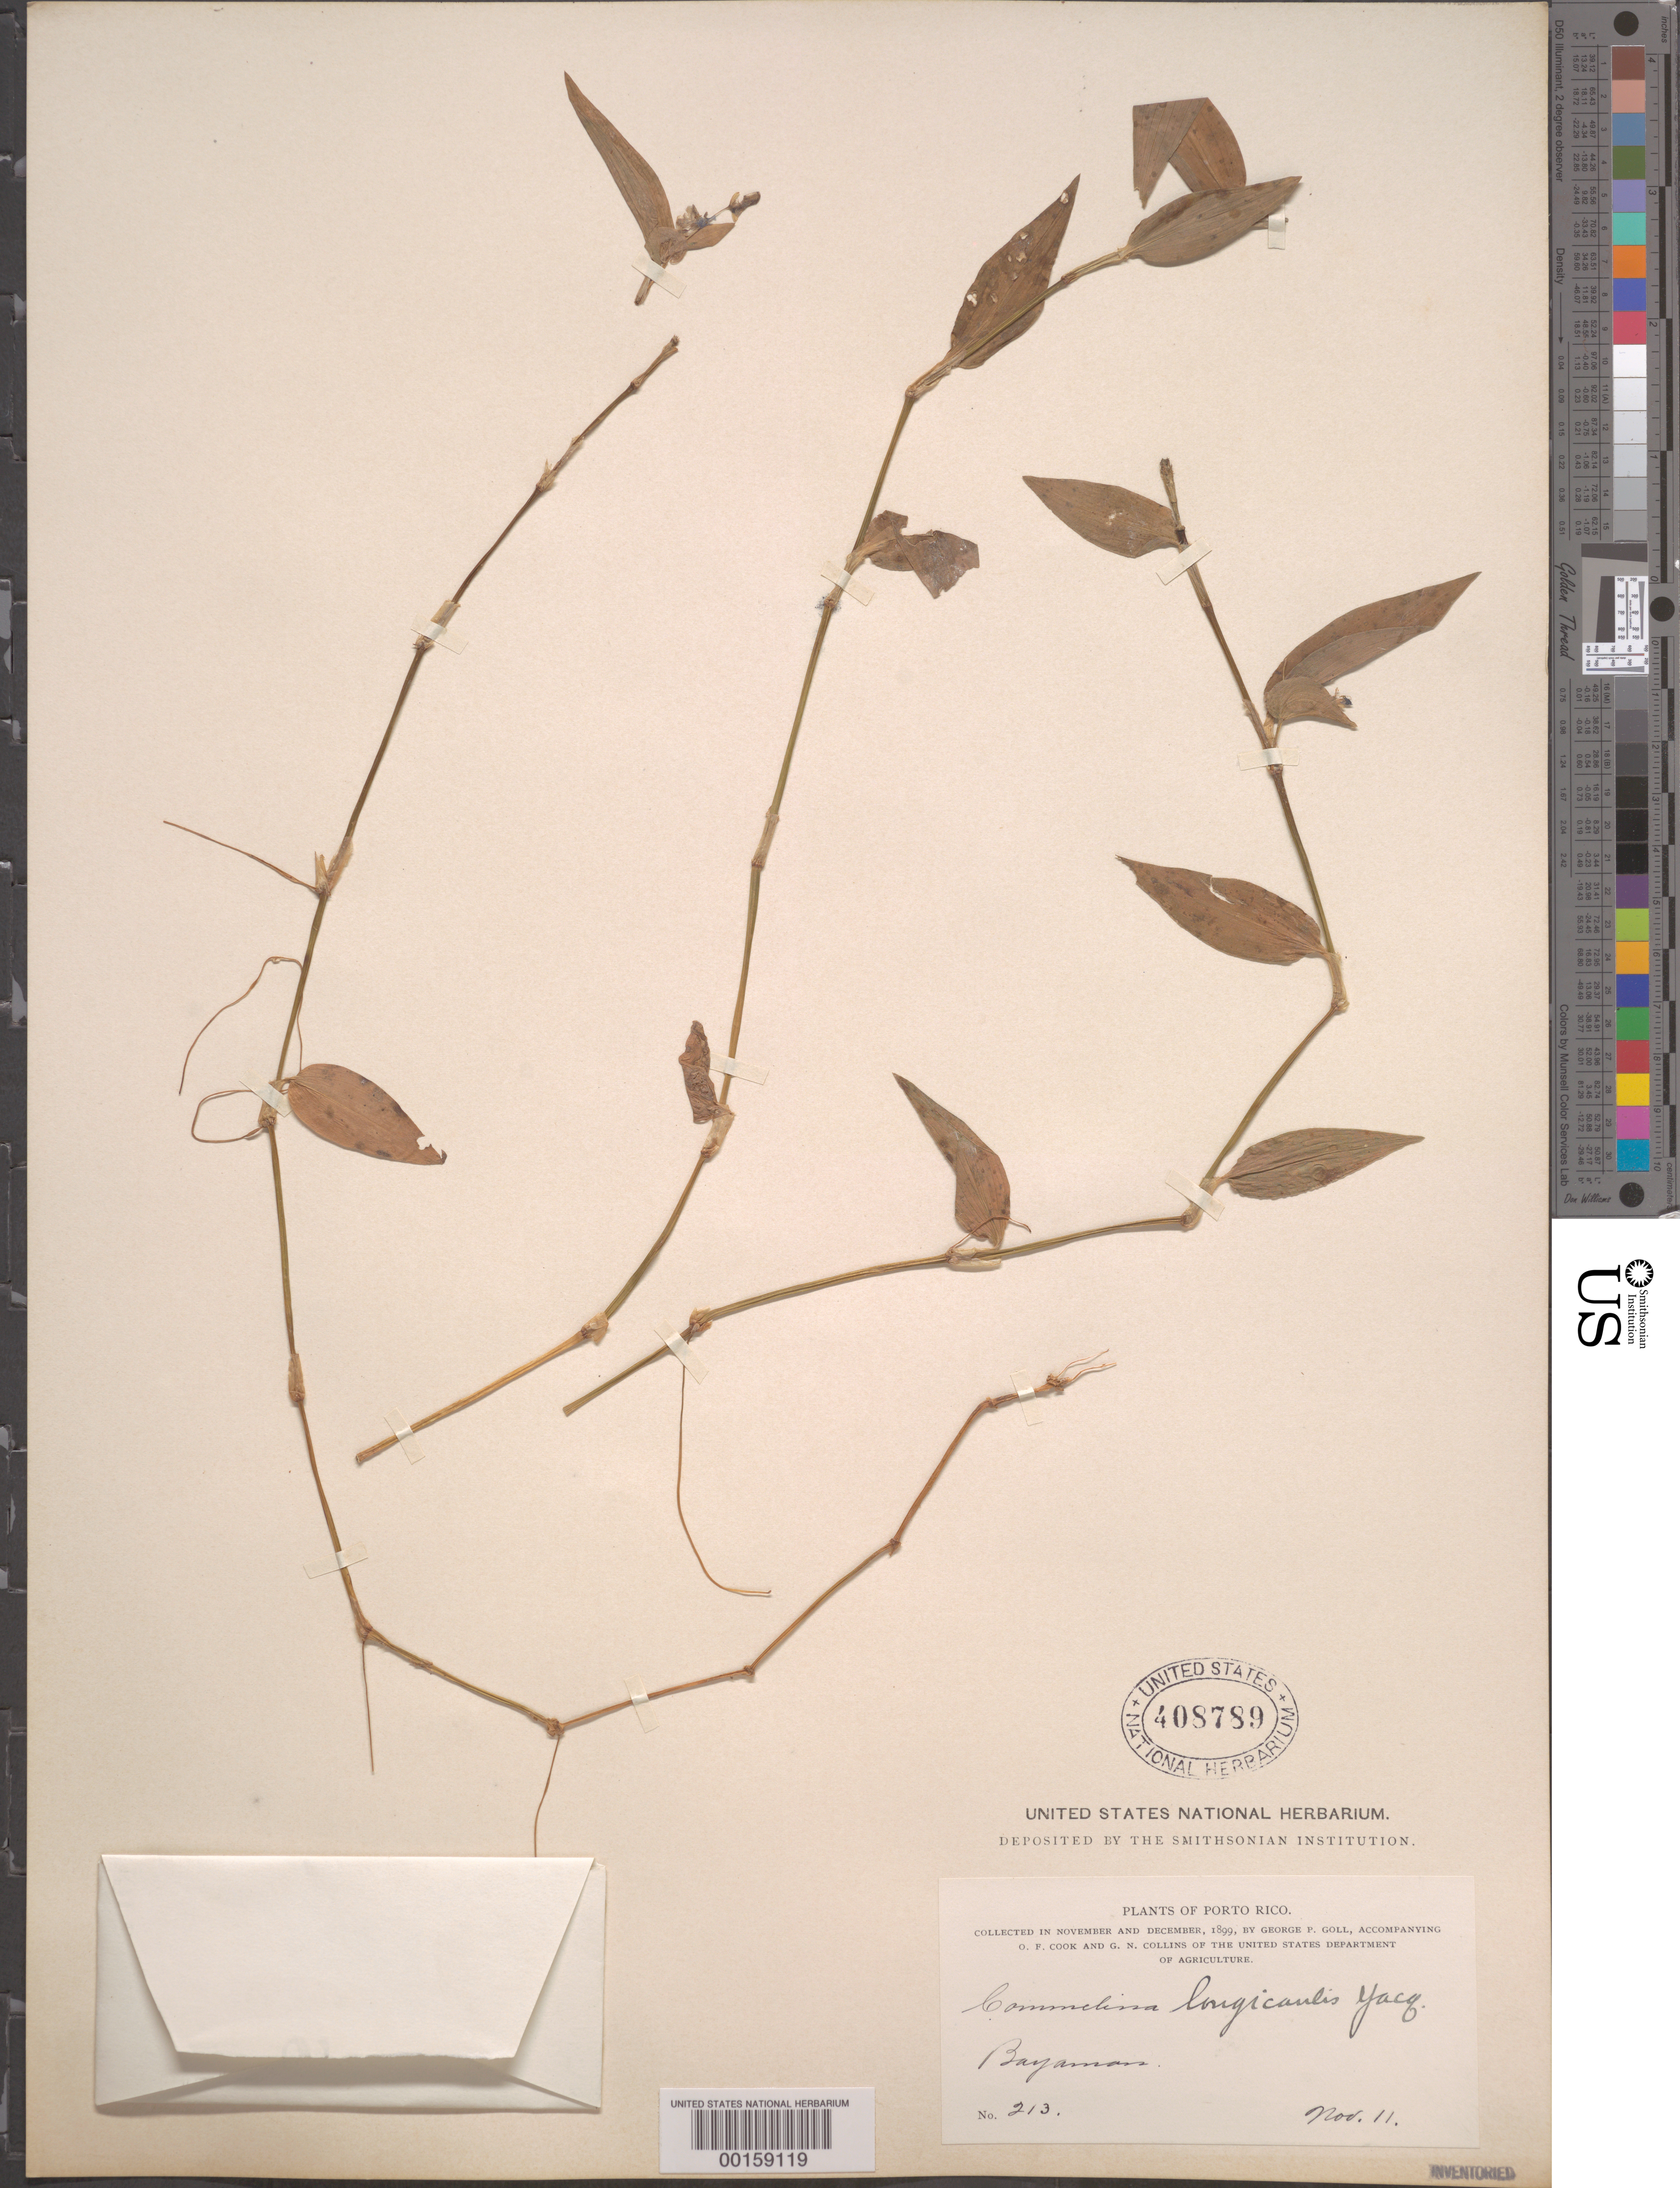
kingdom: Plantae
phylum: Tracheophyta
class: Liliopsida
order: Commelinales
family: Commelinaceae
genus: Commelina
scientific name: Commelina diffusa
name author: Burm. f.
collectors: G. Goll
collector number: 213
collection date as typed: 11 Nov 1899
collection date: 1899-11-11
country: Puerto Rico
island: Greater Antilles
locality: Bayamon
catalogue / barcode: US 408789